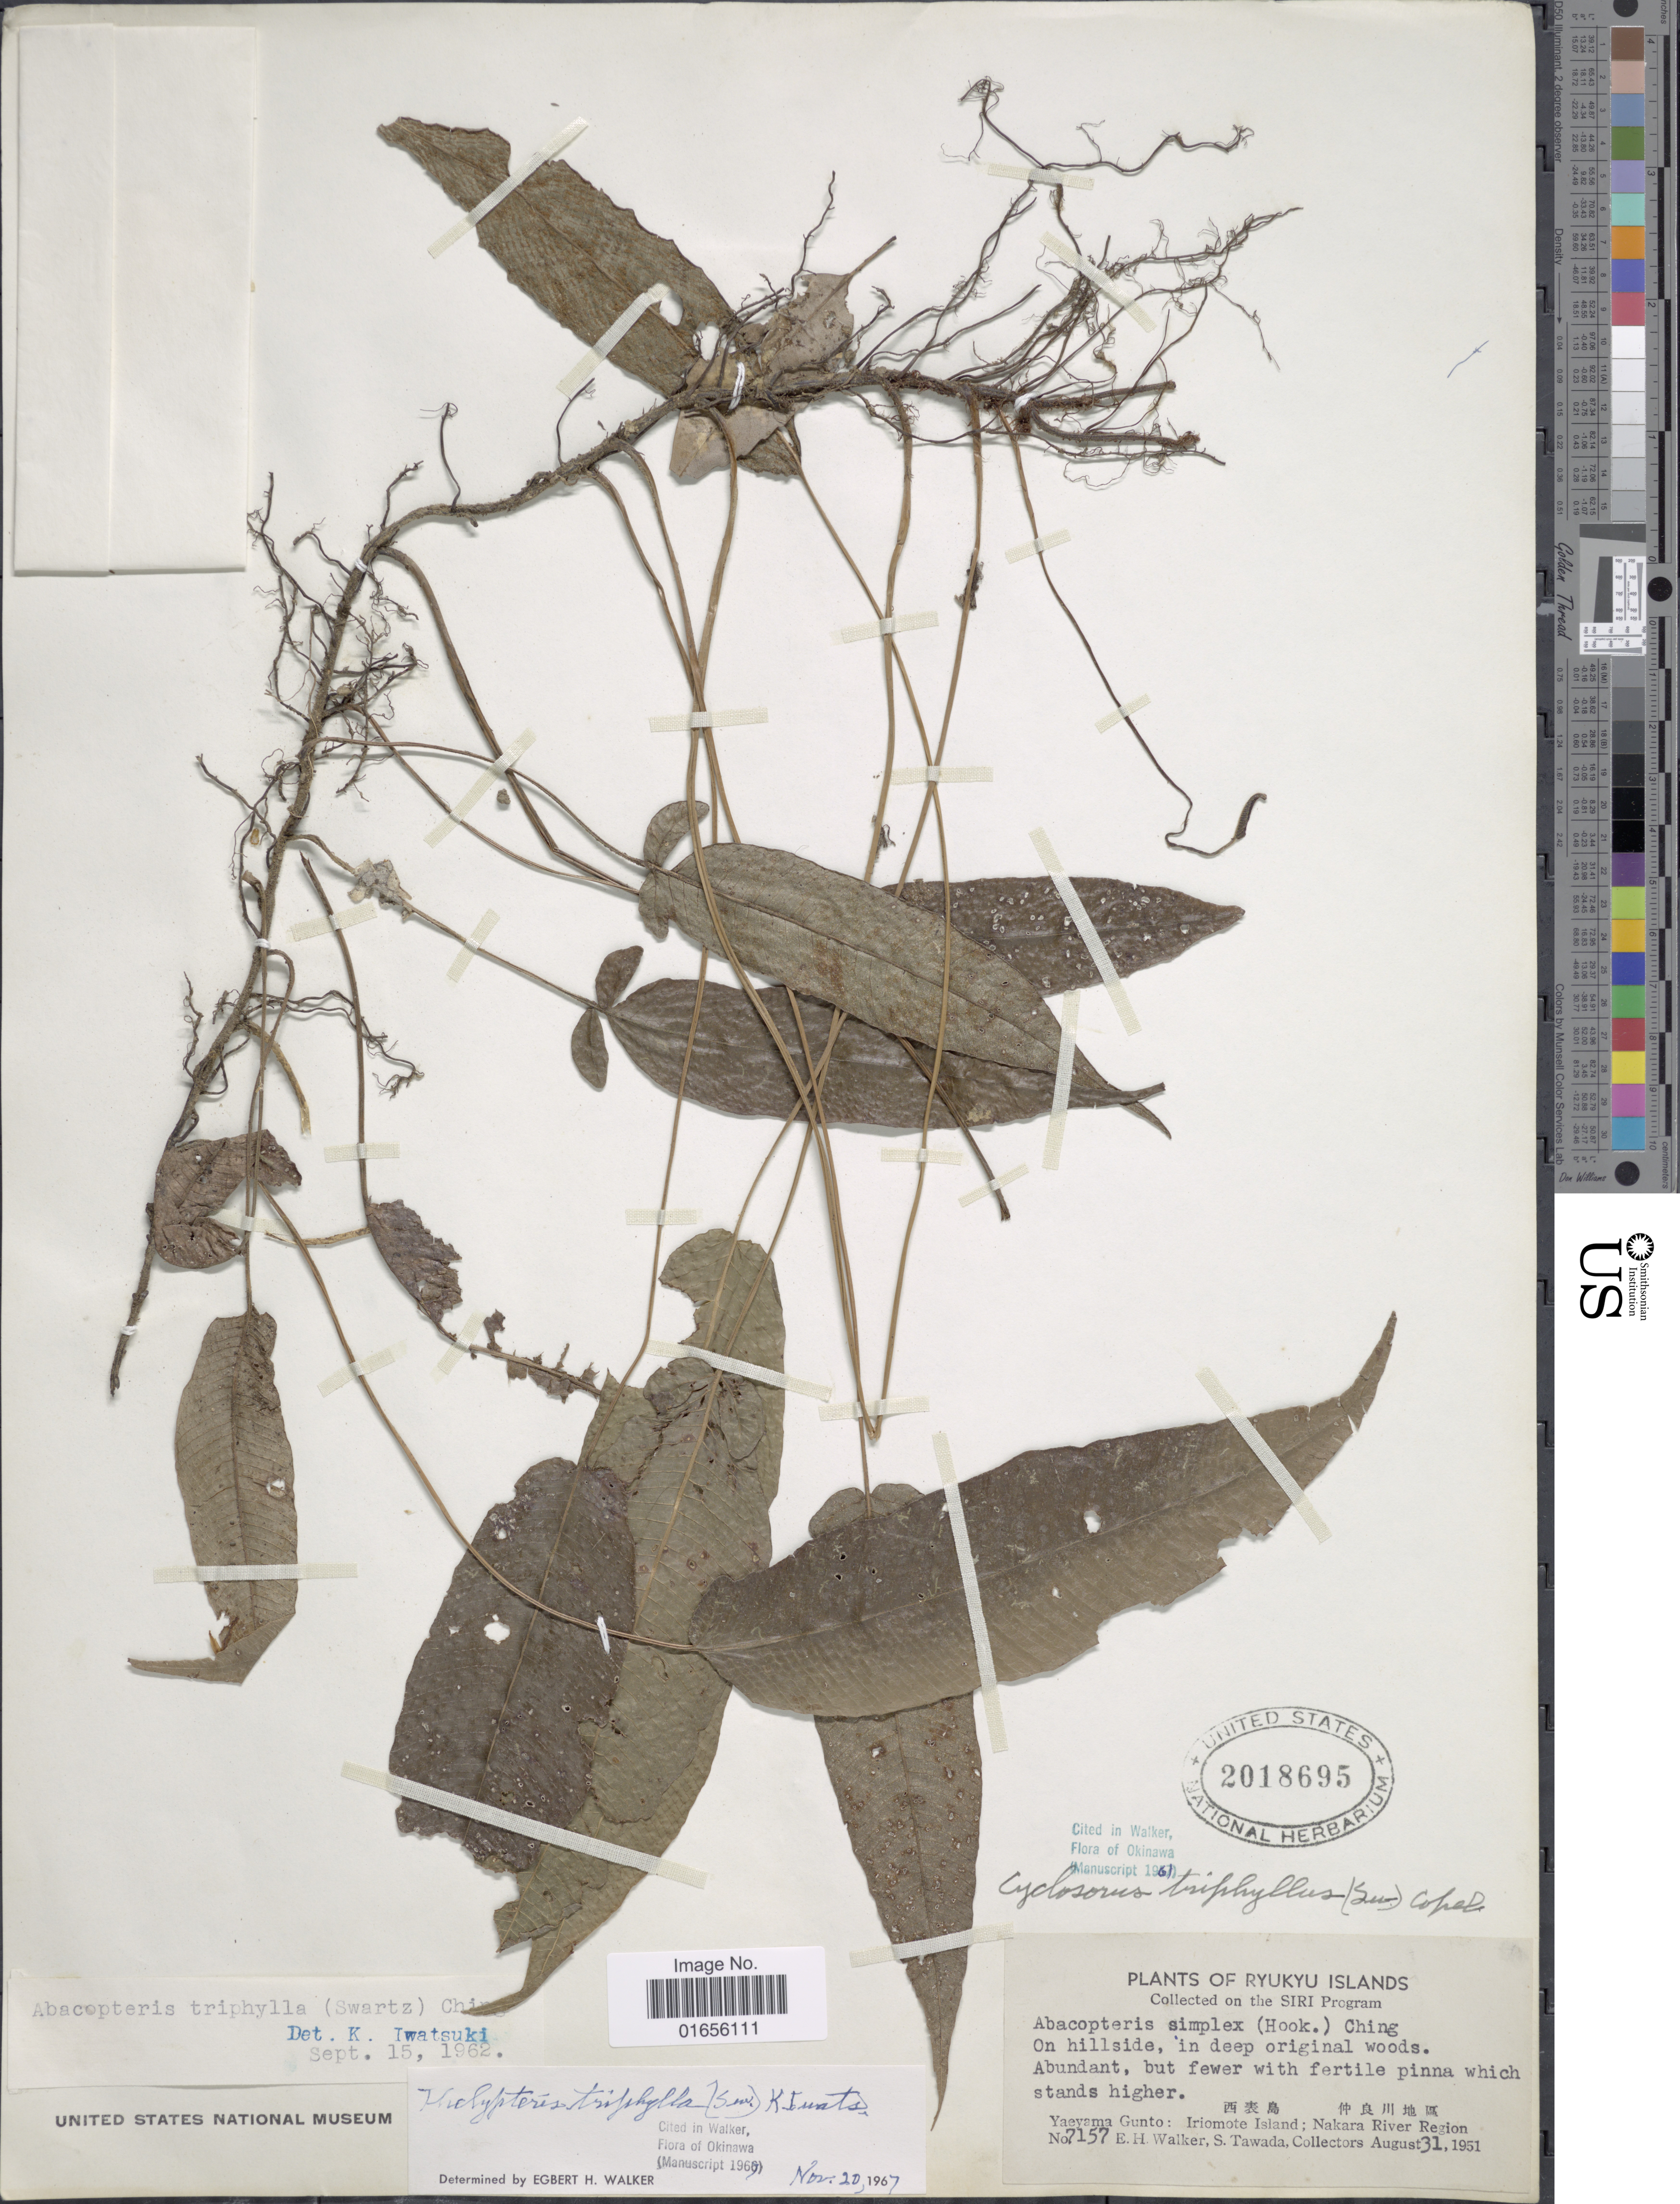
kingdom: Plantae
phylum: Tracheophyta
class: Polypodiopsida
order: Polypodiales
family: Thelypteridaceae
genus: Pronephrium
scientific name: Pronephrium triphyllum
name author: (Sw.) Holttum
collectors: E. H. Walker & S. Tawada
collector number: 7157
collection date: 1951-08-31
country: Japan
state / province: Okinawa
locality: Ryukyu Islands, Yaeyama Gunto: Iriomote Island; Nakara River Region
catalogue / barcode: US 2018695